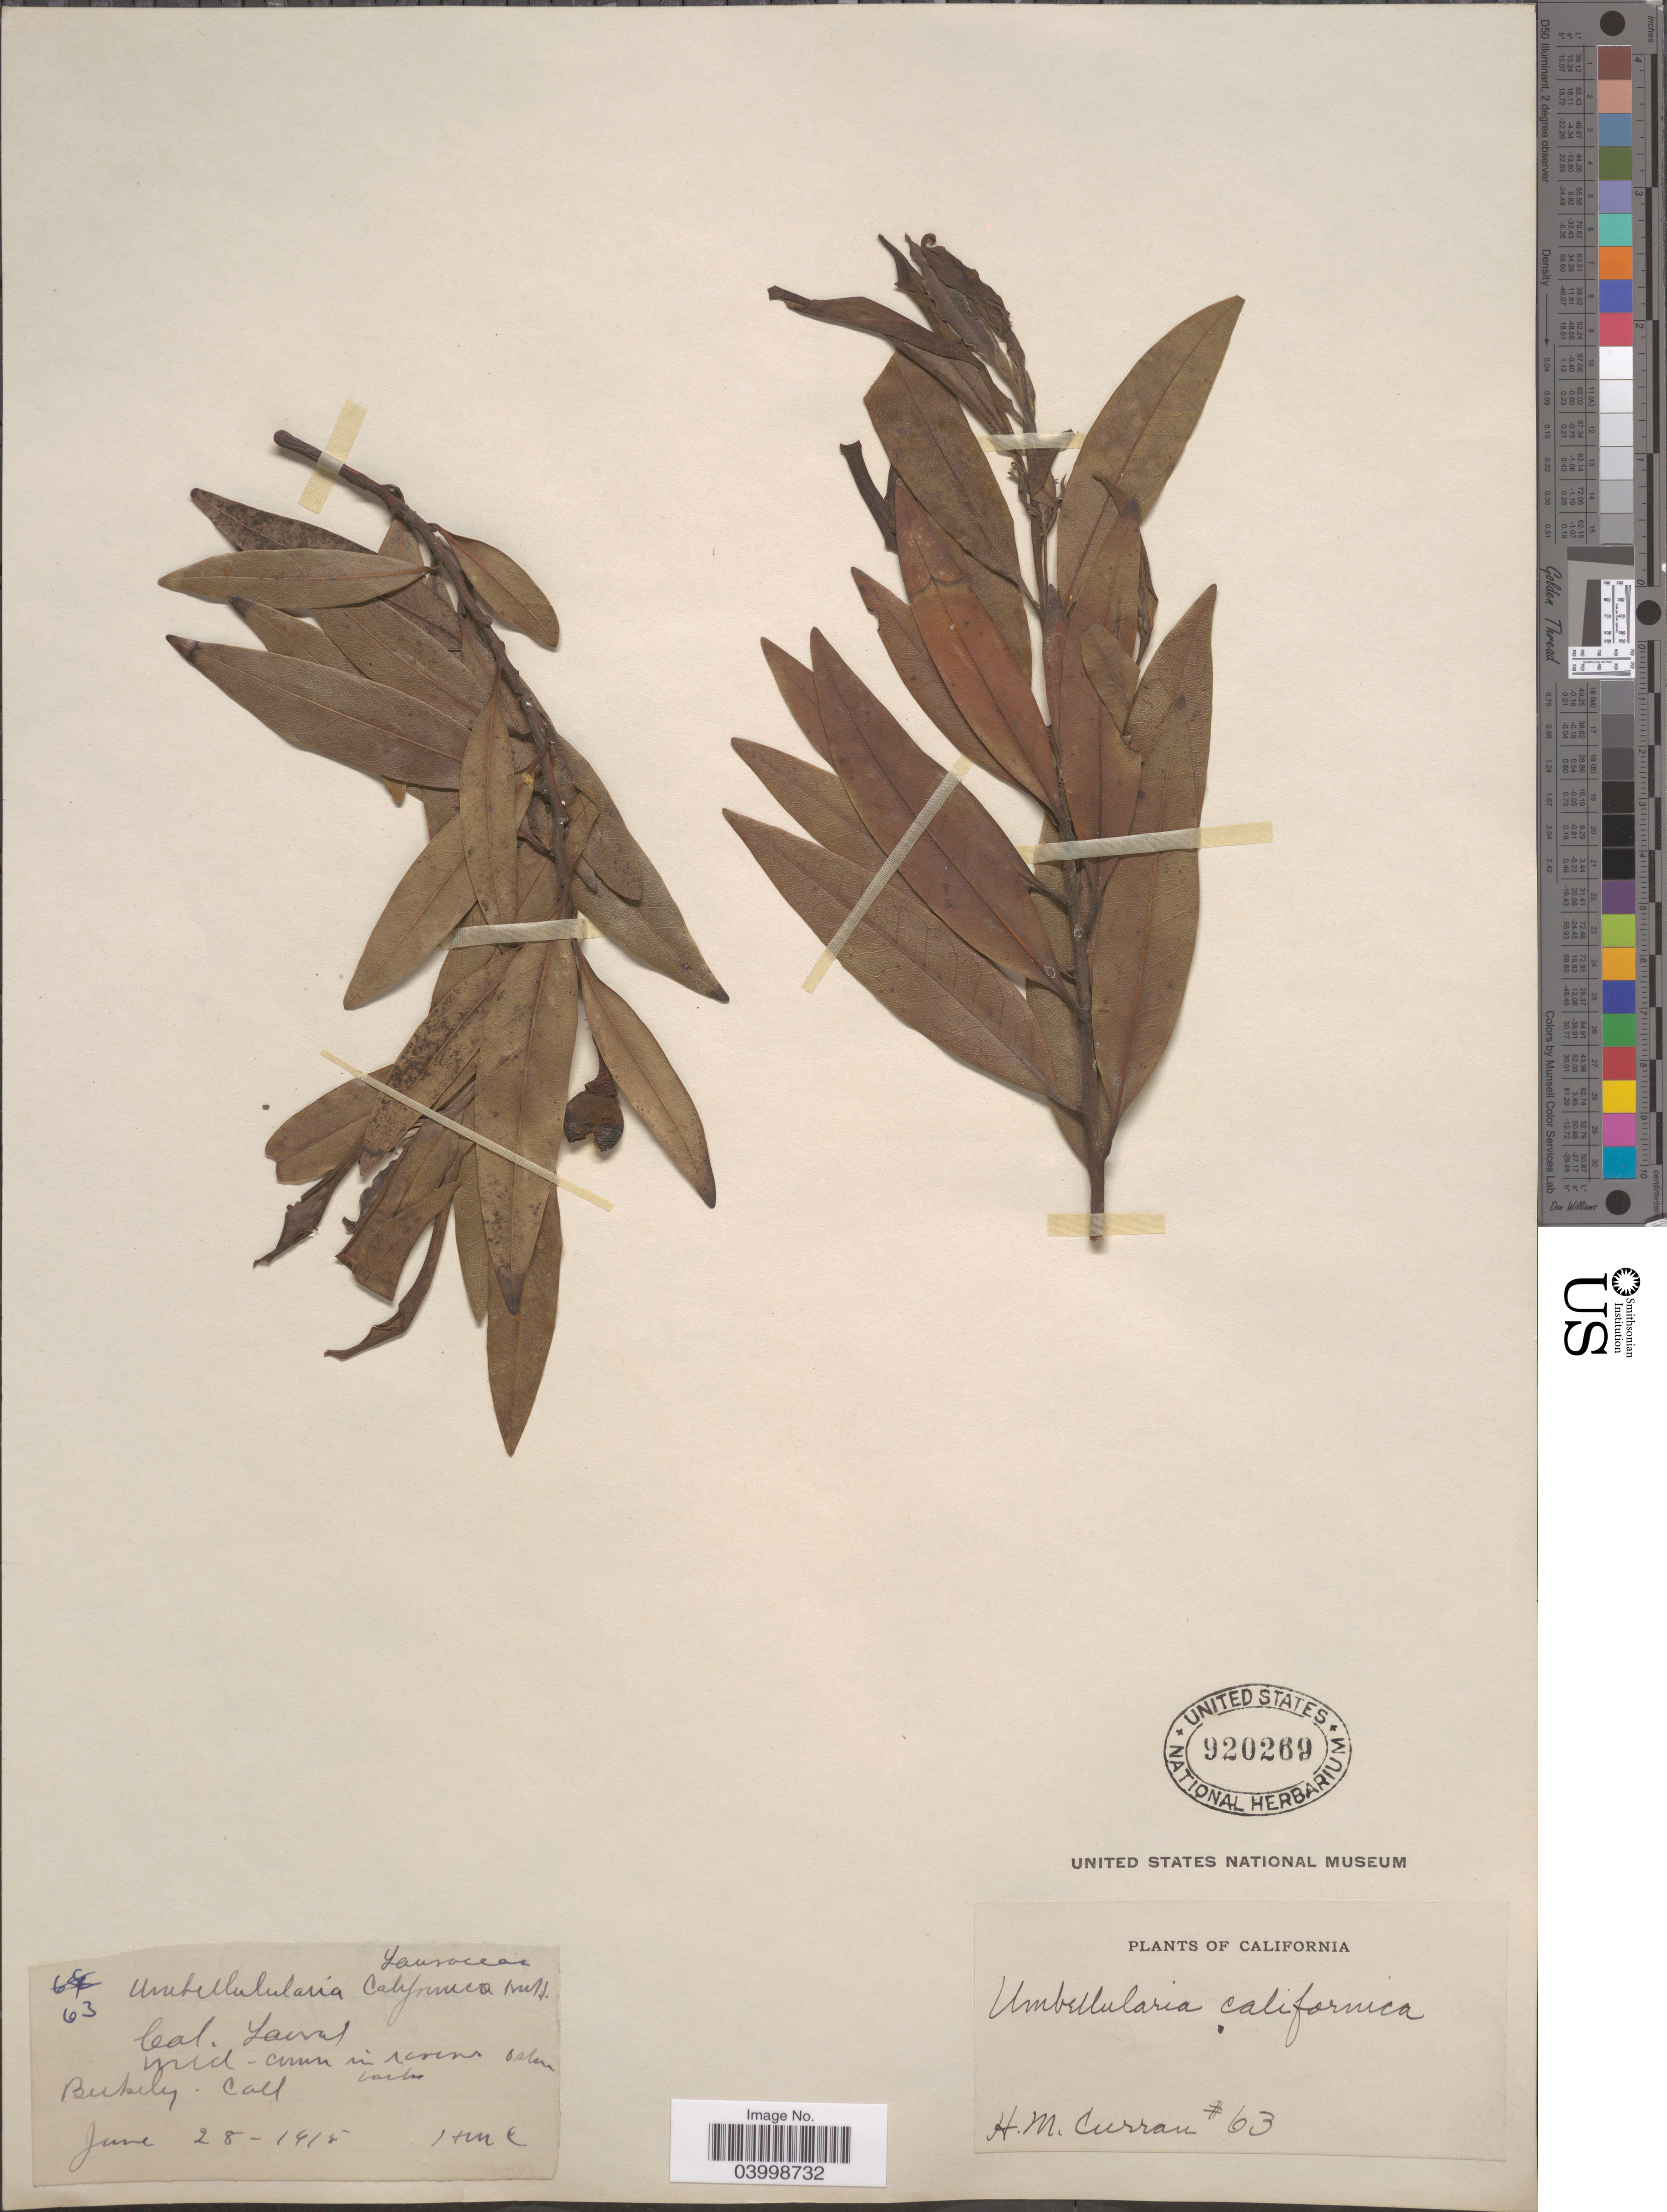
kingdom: Plantae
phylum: Tracheophyta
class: Magnoliopsida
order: Laurales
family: Lauraceae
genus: Umbellularia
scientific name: Umbellularia californica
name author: (Hook. & Arn.) Nutt.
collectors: H. M. Curran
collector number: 63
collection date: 1915-06-28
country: United States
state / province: California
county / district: Alameda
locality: Berkeley.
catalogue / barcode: US 920269